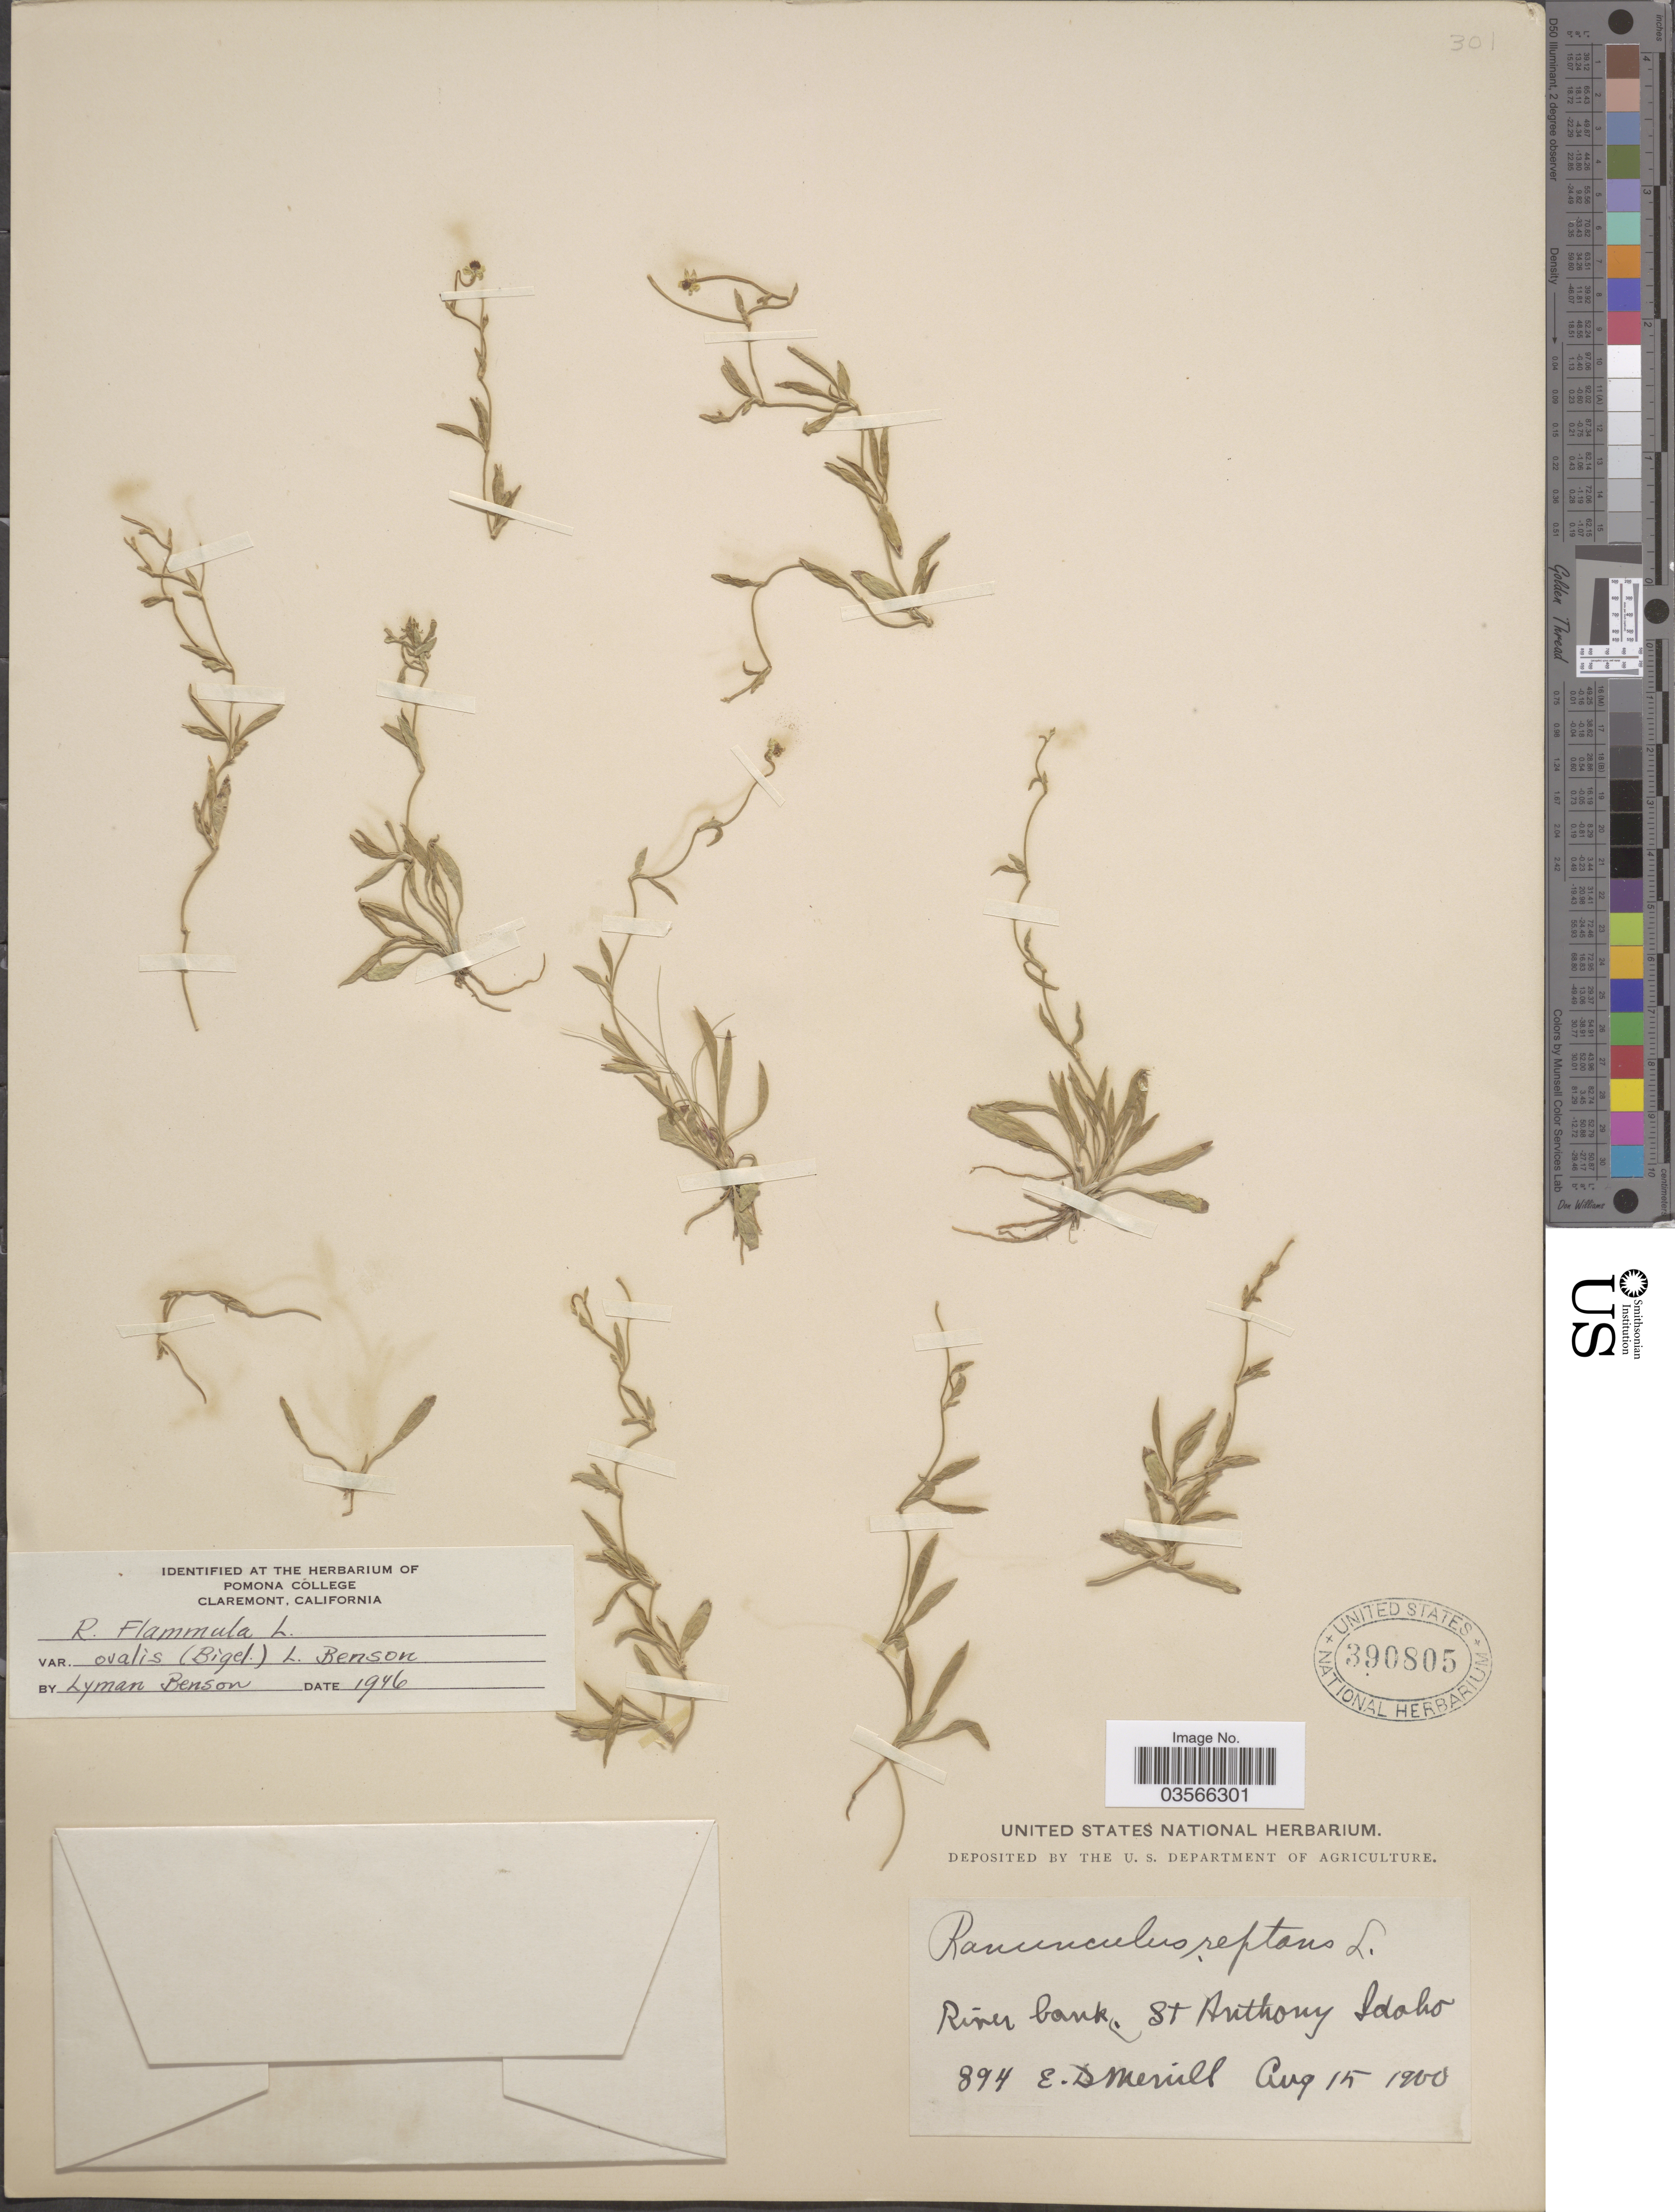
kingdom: Plantae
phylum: Tracheophyta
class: Magnoliopsida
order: Ranunculales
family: Ranunculaceae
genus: Ranunculus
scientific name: Ranunculus flammula var. ovalis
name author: (J.M. Bigelow) L.D. Benson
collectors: E. D. Merrill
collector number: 894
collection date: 1900-08-15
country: United States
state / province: Idaho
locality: St. Anthony.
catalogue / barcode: US 390805